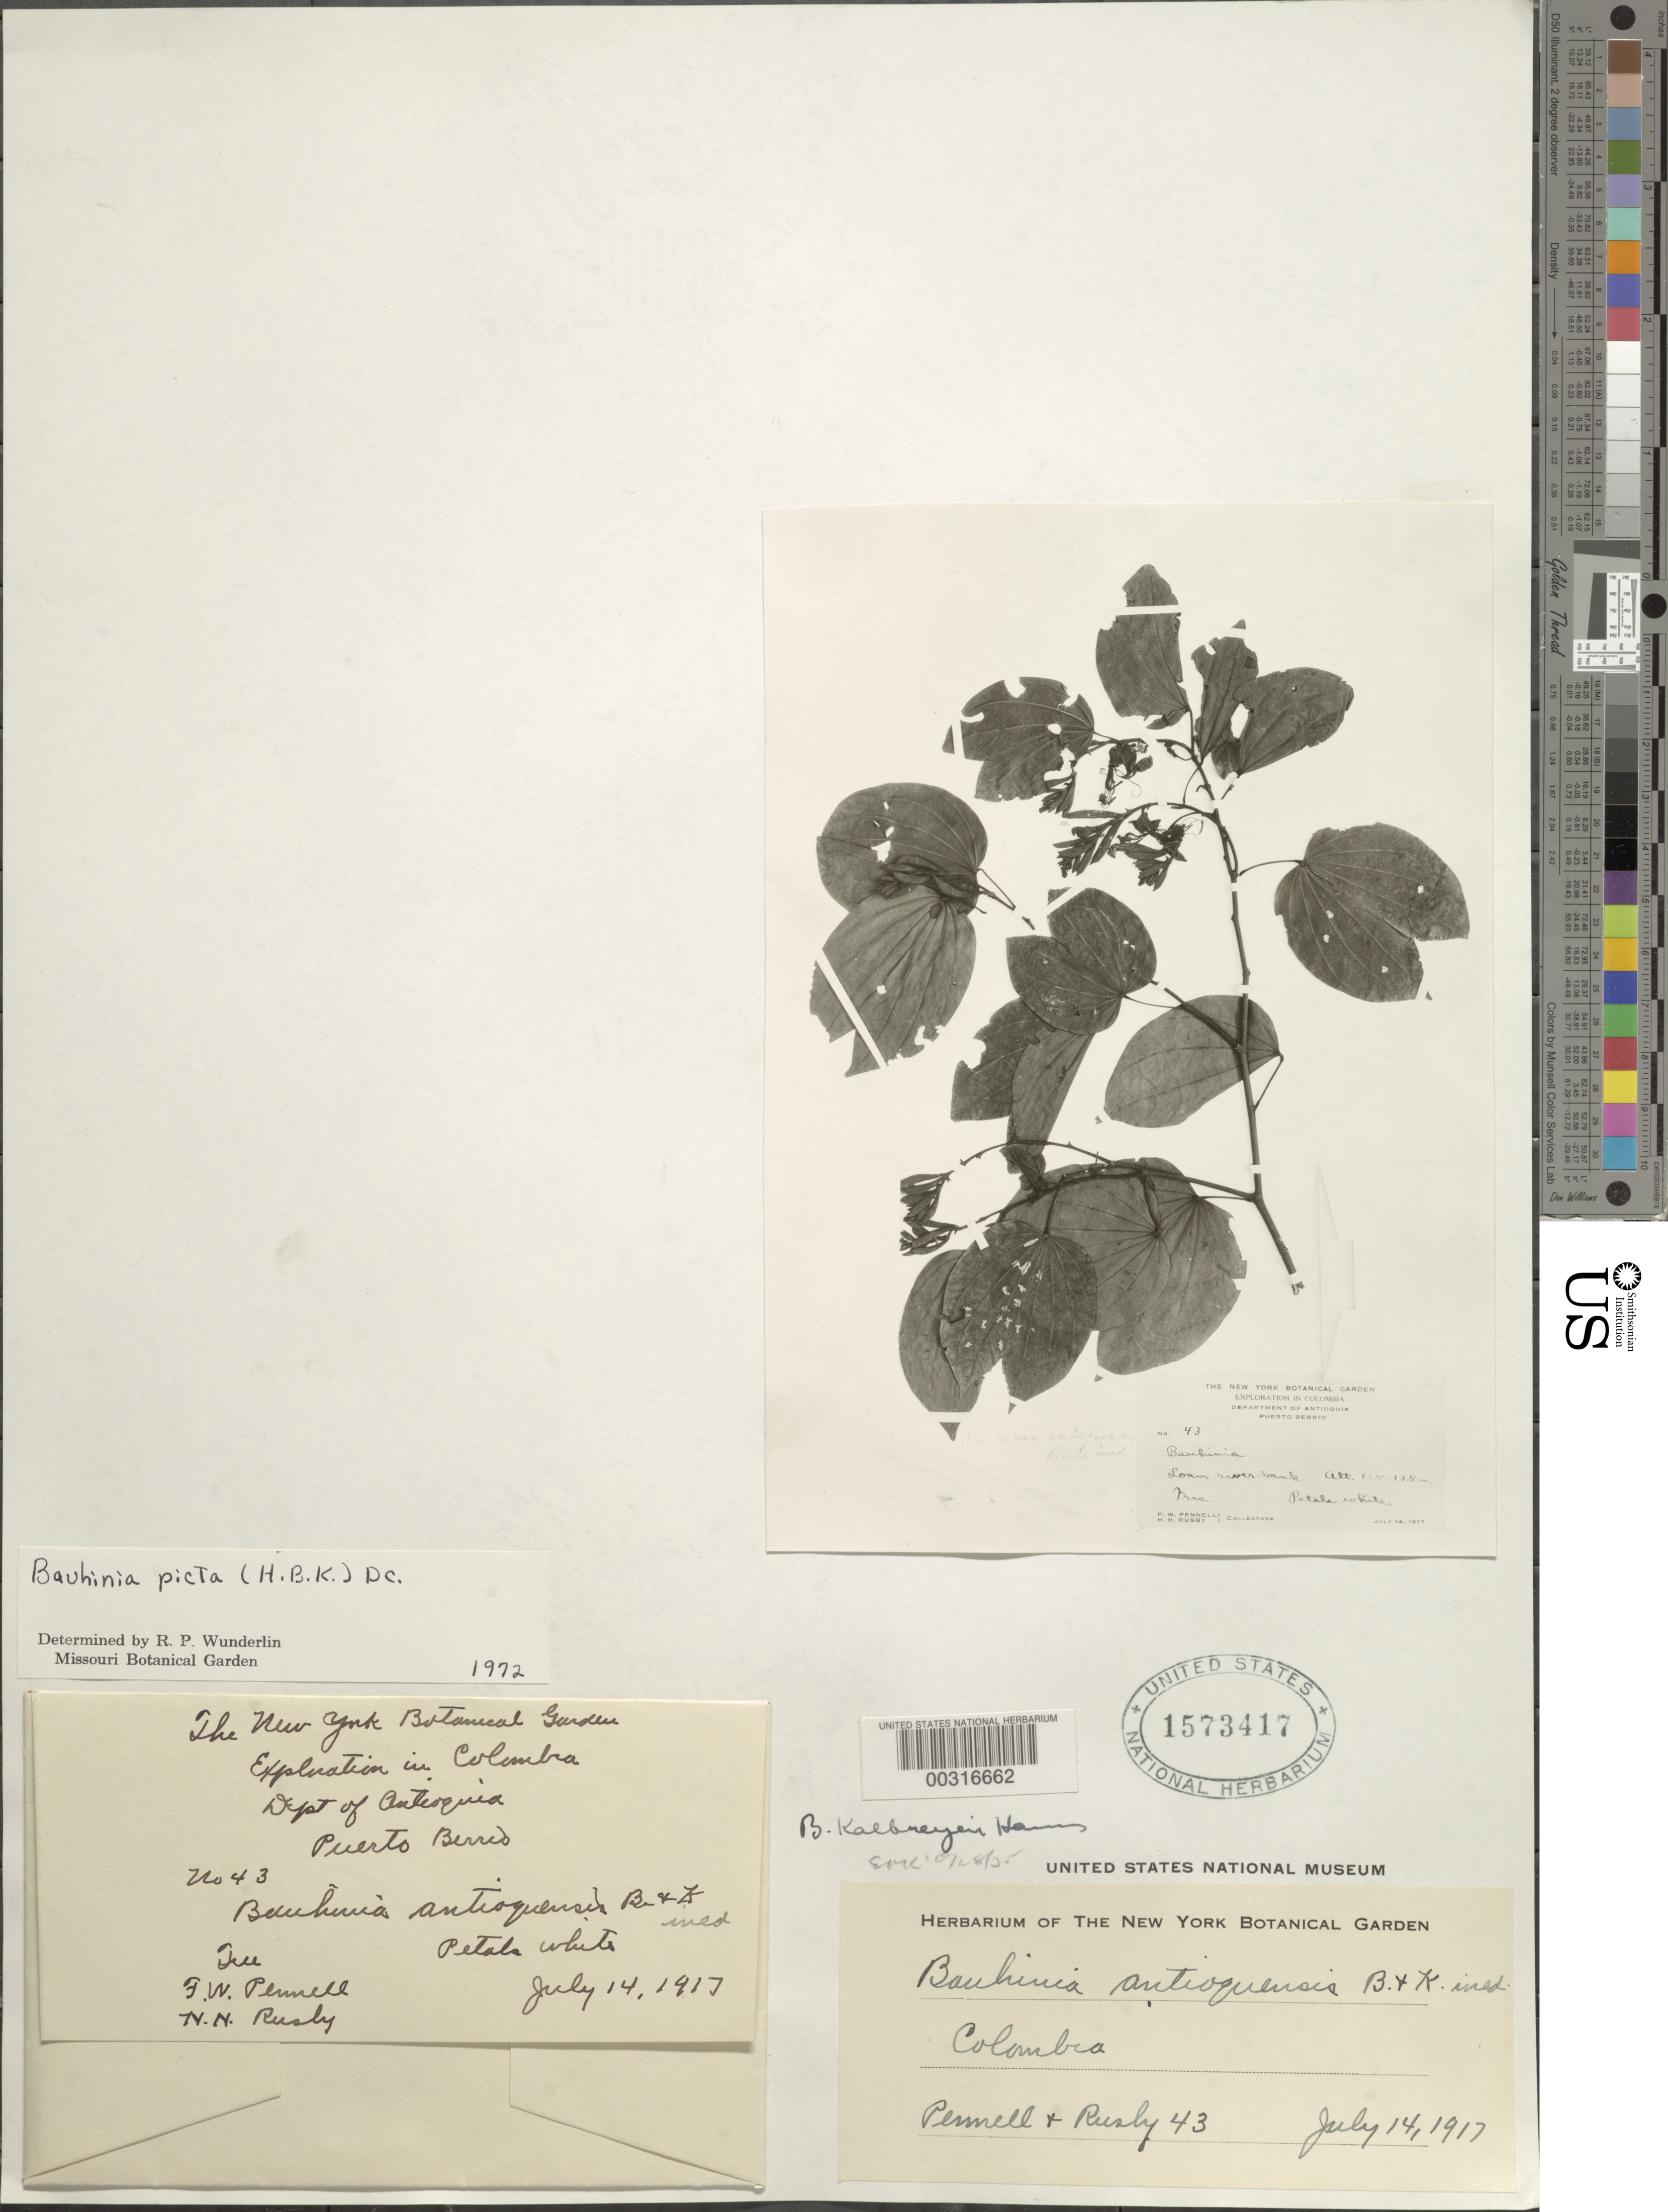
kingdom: Plantae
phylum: Tracheophyta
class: Magnoliopsida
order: Fabales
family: Fabaceae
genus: Bauhinia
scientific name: Bauhinia picta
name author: (Humb. & Bonpl.) DC.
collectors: F. W. Pennell & H. H. Rusby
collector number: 43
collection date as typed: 14 Jul 1917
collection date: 1917-07-14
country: Colombia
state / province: Antioquia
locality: Puerto Berrio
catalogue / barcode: US 1573417